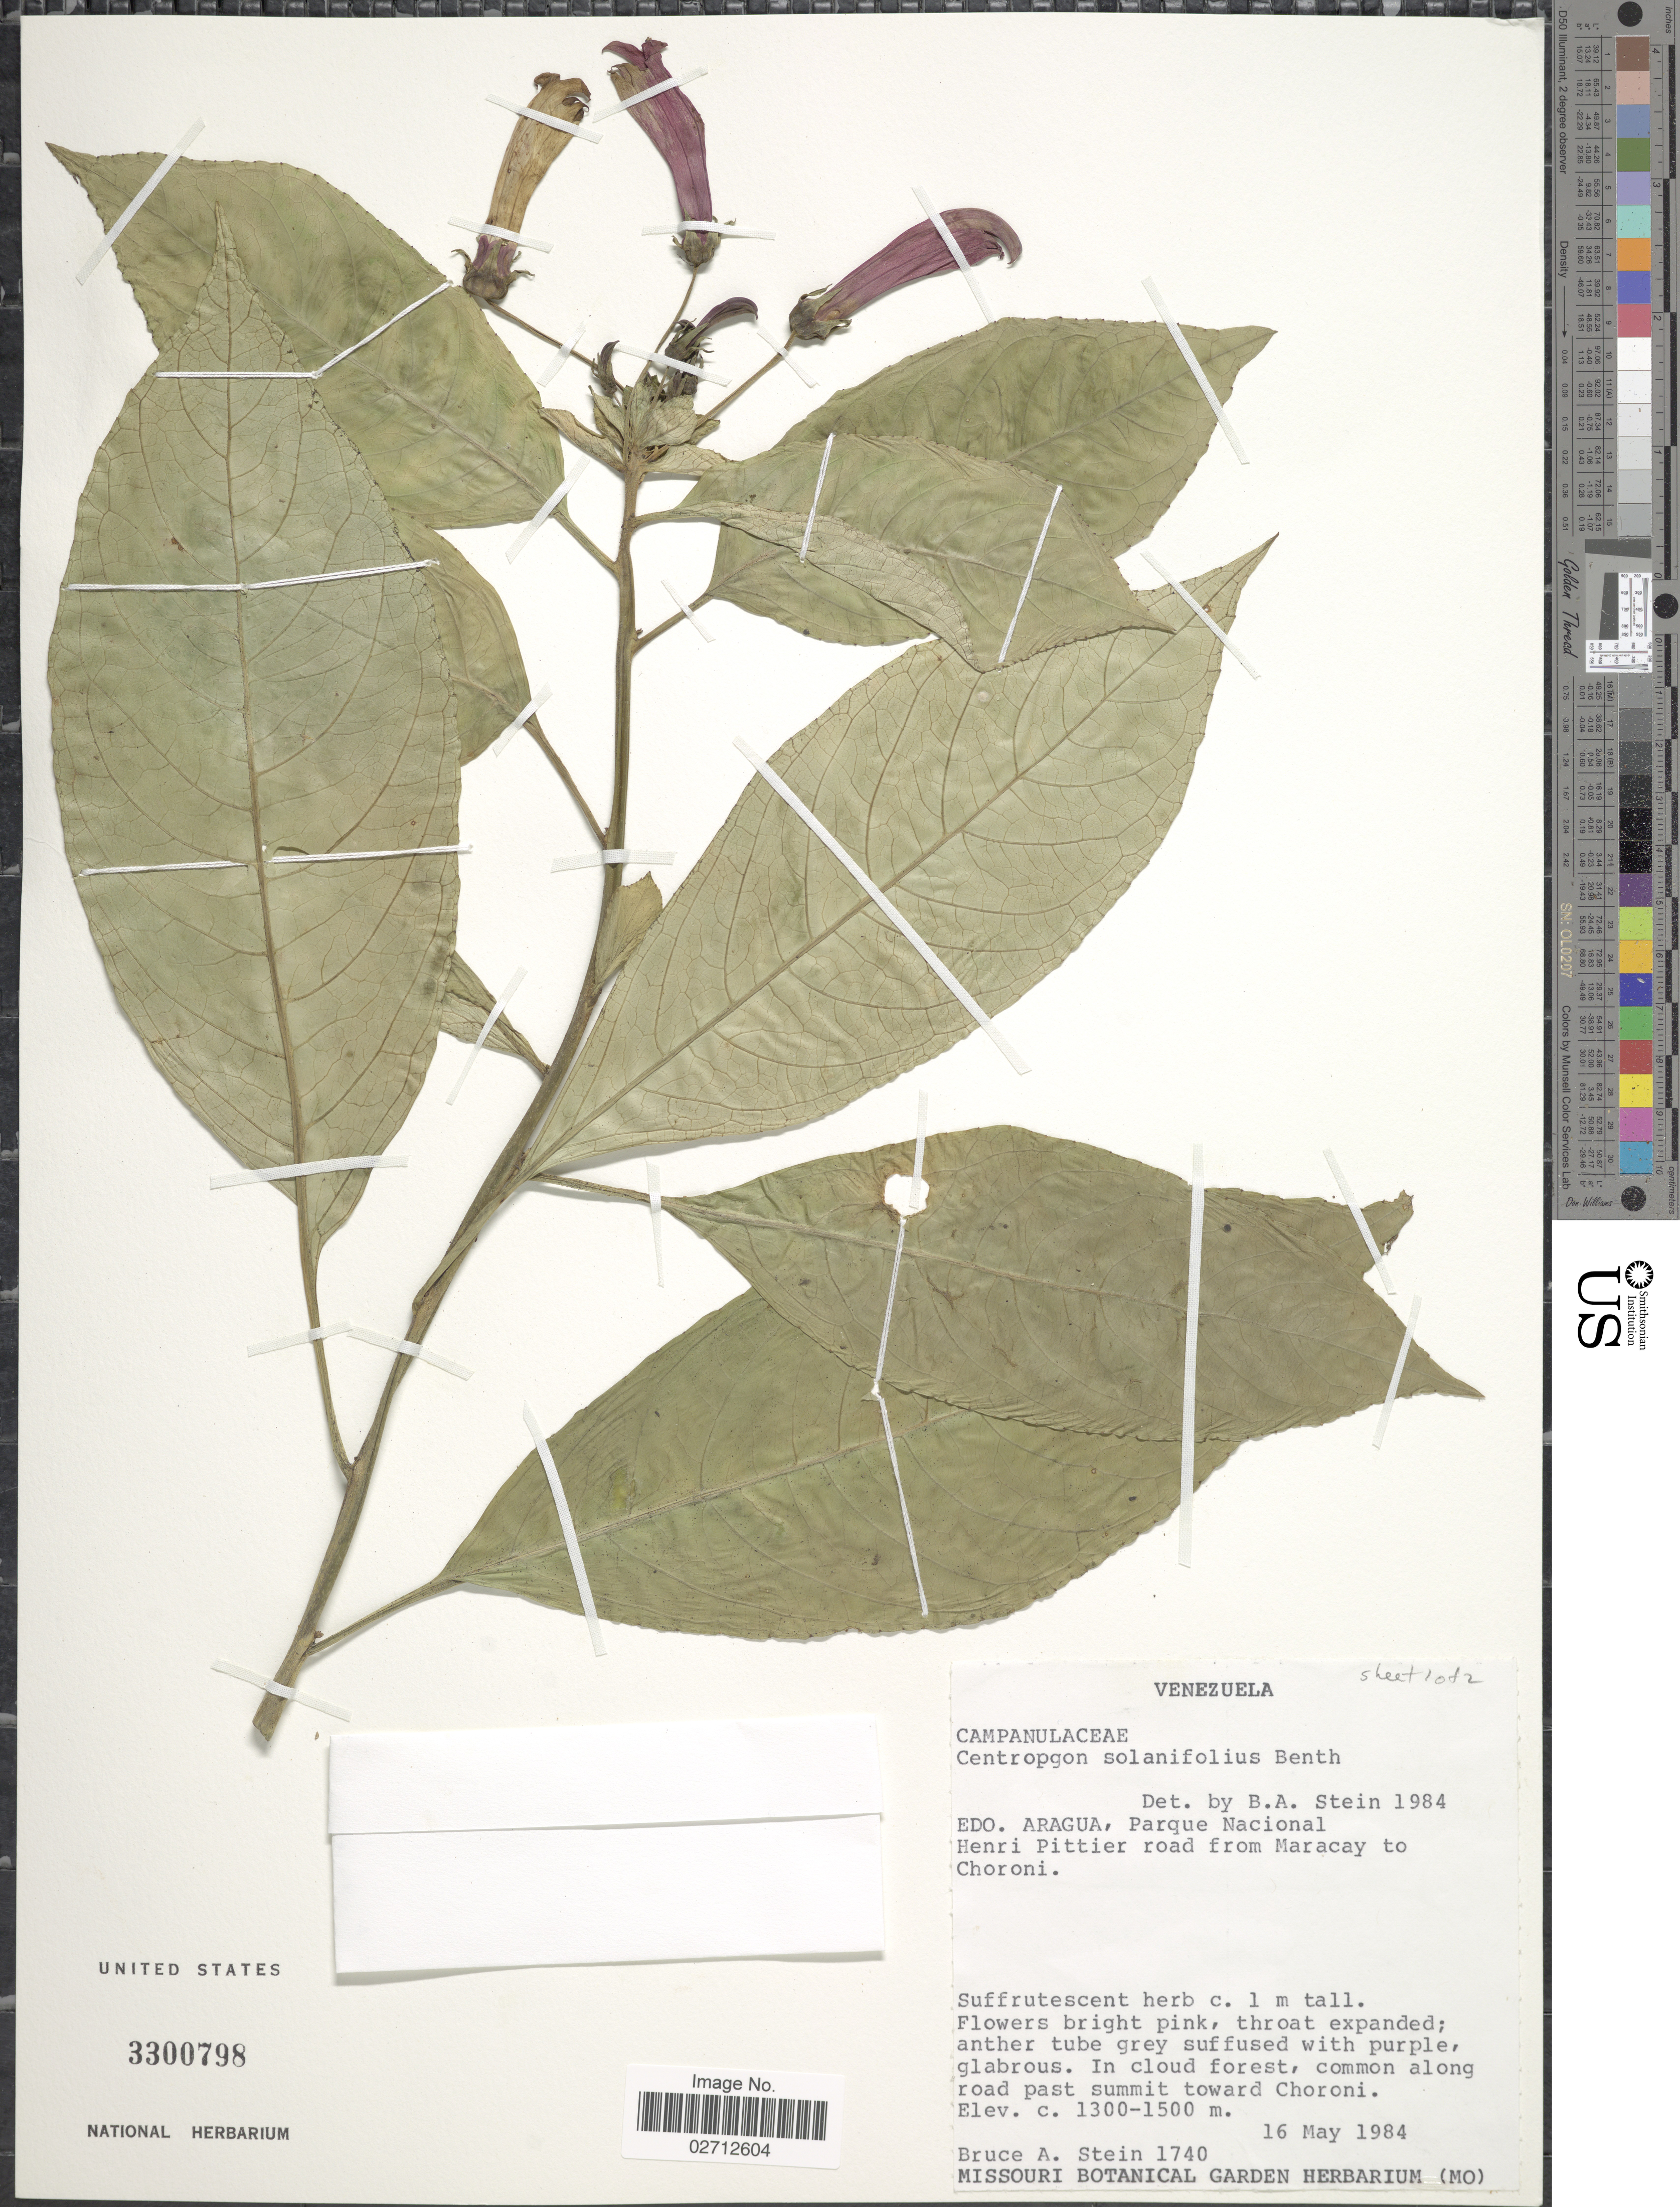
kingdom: Plantae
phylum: Tracheophyta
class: Magnoliopsida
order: Asterales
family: Campanulaceae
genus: Centropogon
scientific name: Centropogon solanifolius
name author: Benth.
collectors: B. A. Stein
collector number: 1740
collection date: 1984-05-16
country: Venezuela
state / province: Aragua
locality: Parque Nacional Henri Pittier road from Maracay to Choroni. In cloud forest, common along road past summit toward Choroni.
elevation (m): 1300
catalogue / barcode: US 3300798